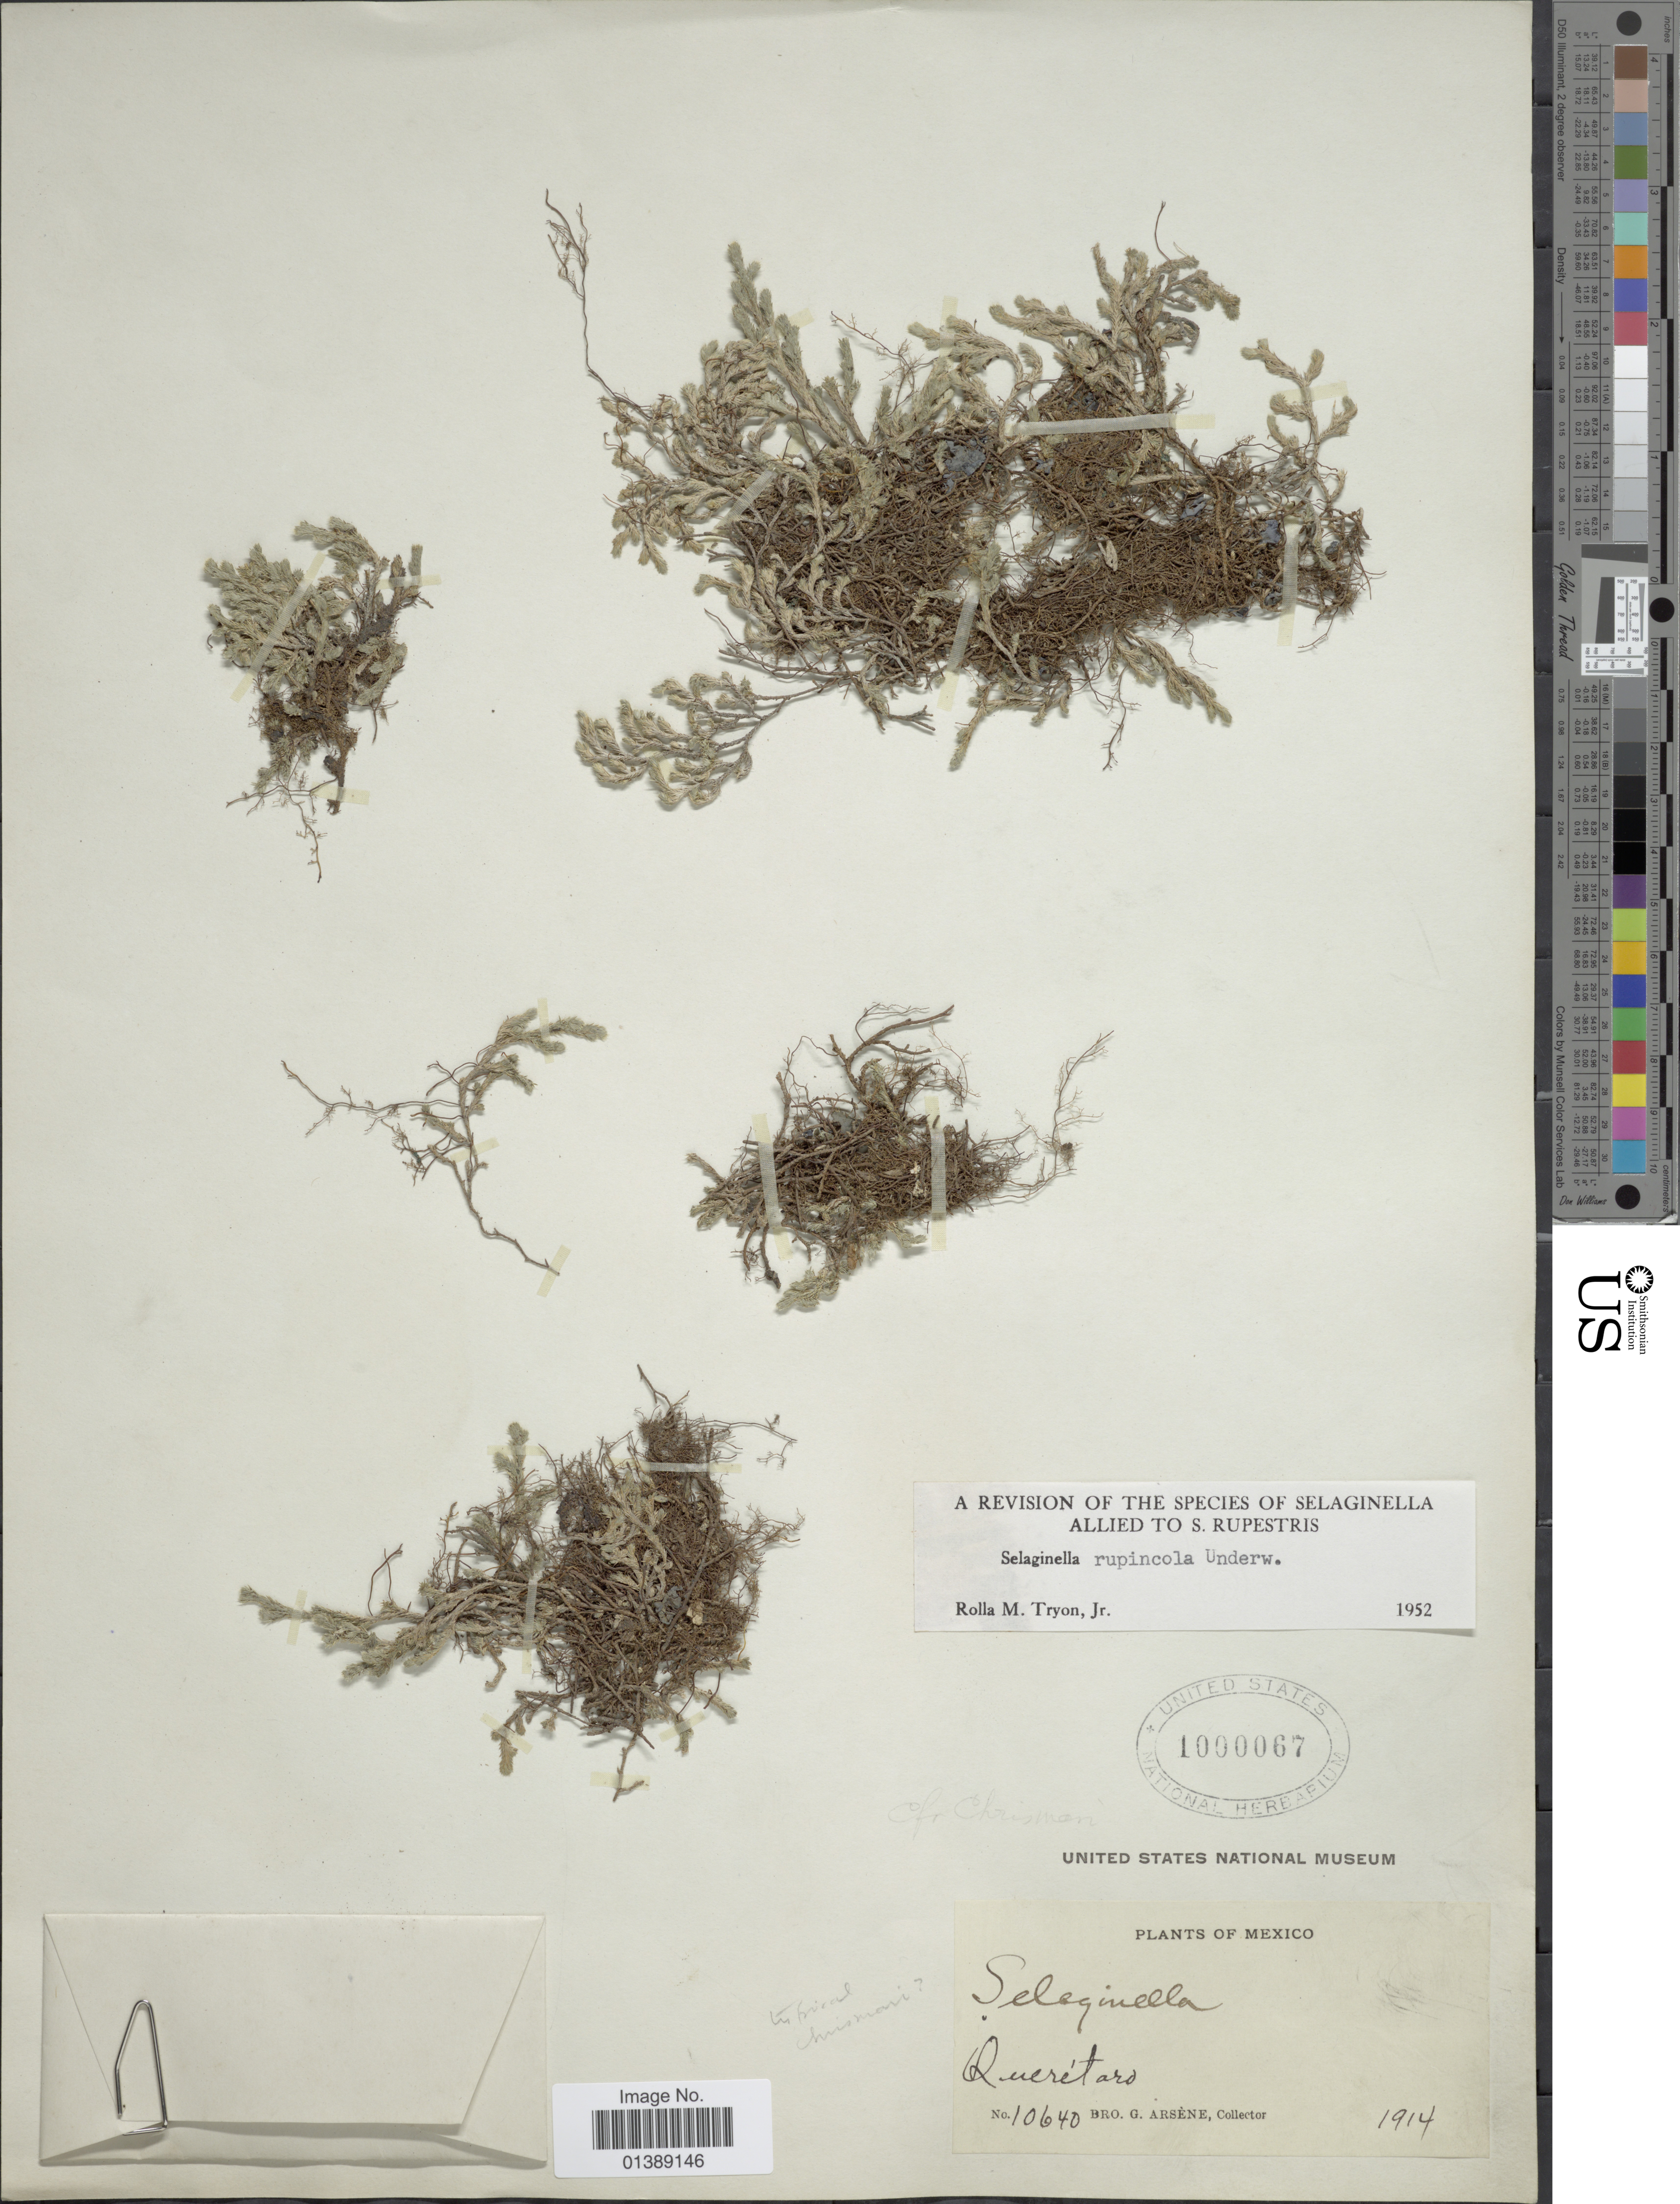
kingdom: Plantae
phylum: Tracheophyta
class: Lycopodiopsida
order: Selaginellales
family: Selaginellaceae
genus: Selaginella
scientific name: Selaginella rupincola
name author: Underw.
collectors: Bro. G. Arsène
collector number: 10640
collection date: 1914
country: Mexico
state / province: Querétaro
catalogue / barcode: US 1000067